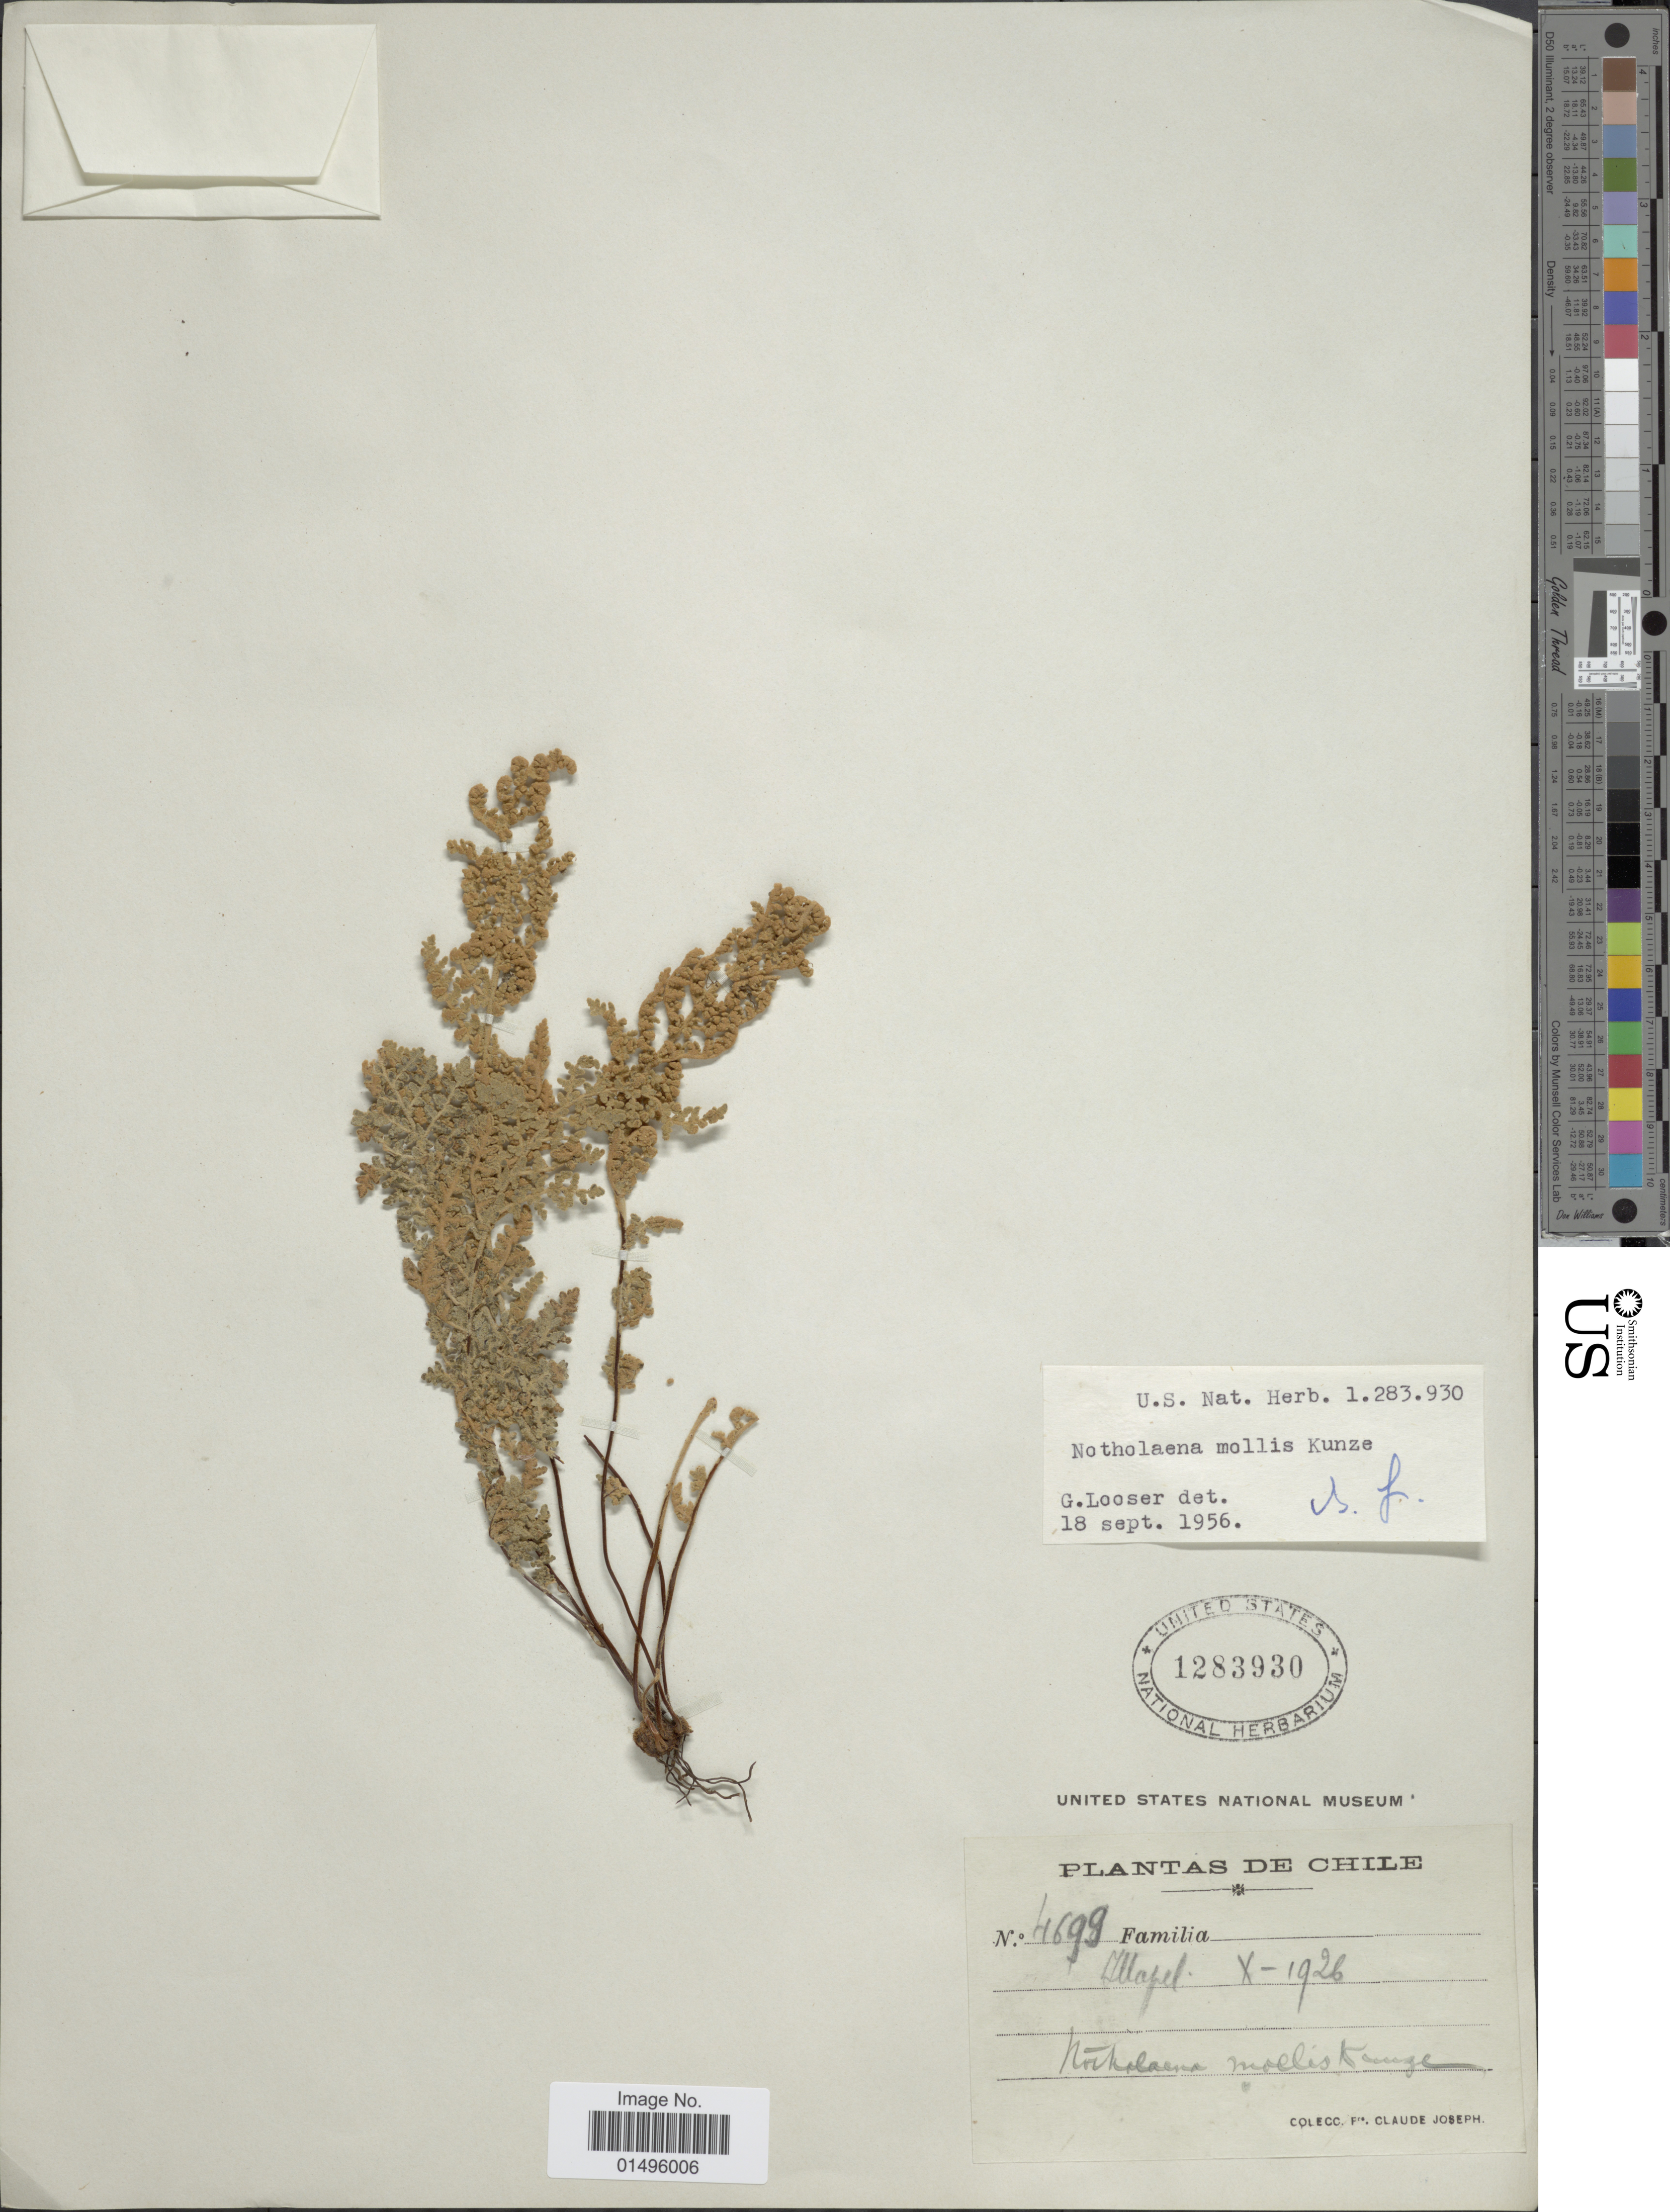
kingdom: Plantae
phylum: Tracheophyta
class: Polypodiopsida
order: Polypodiales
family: Pteridaceae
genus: Notholaena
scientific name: Notholaena mollis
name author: Kunze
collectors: C. Joseph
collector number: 4699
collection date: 1926-10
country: Chile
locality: Chile, Illapel.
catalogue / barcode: US 1283930